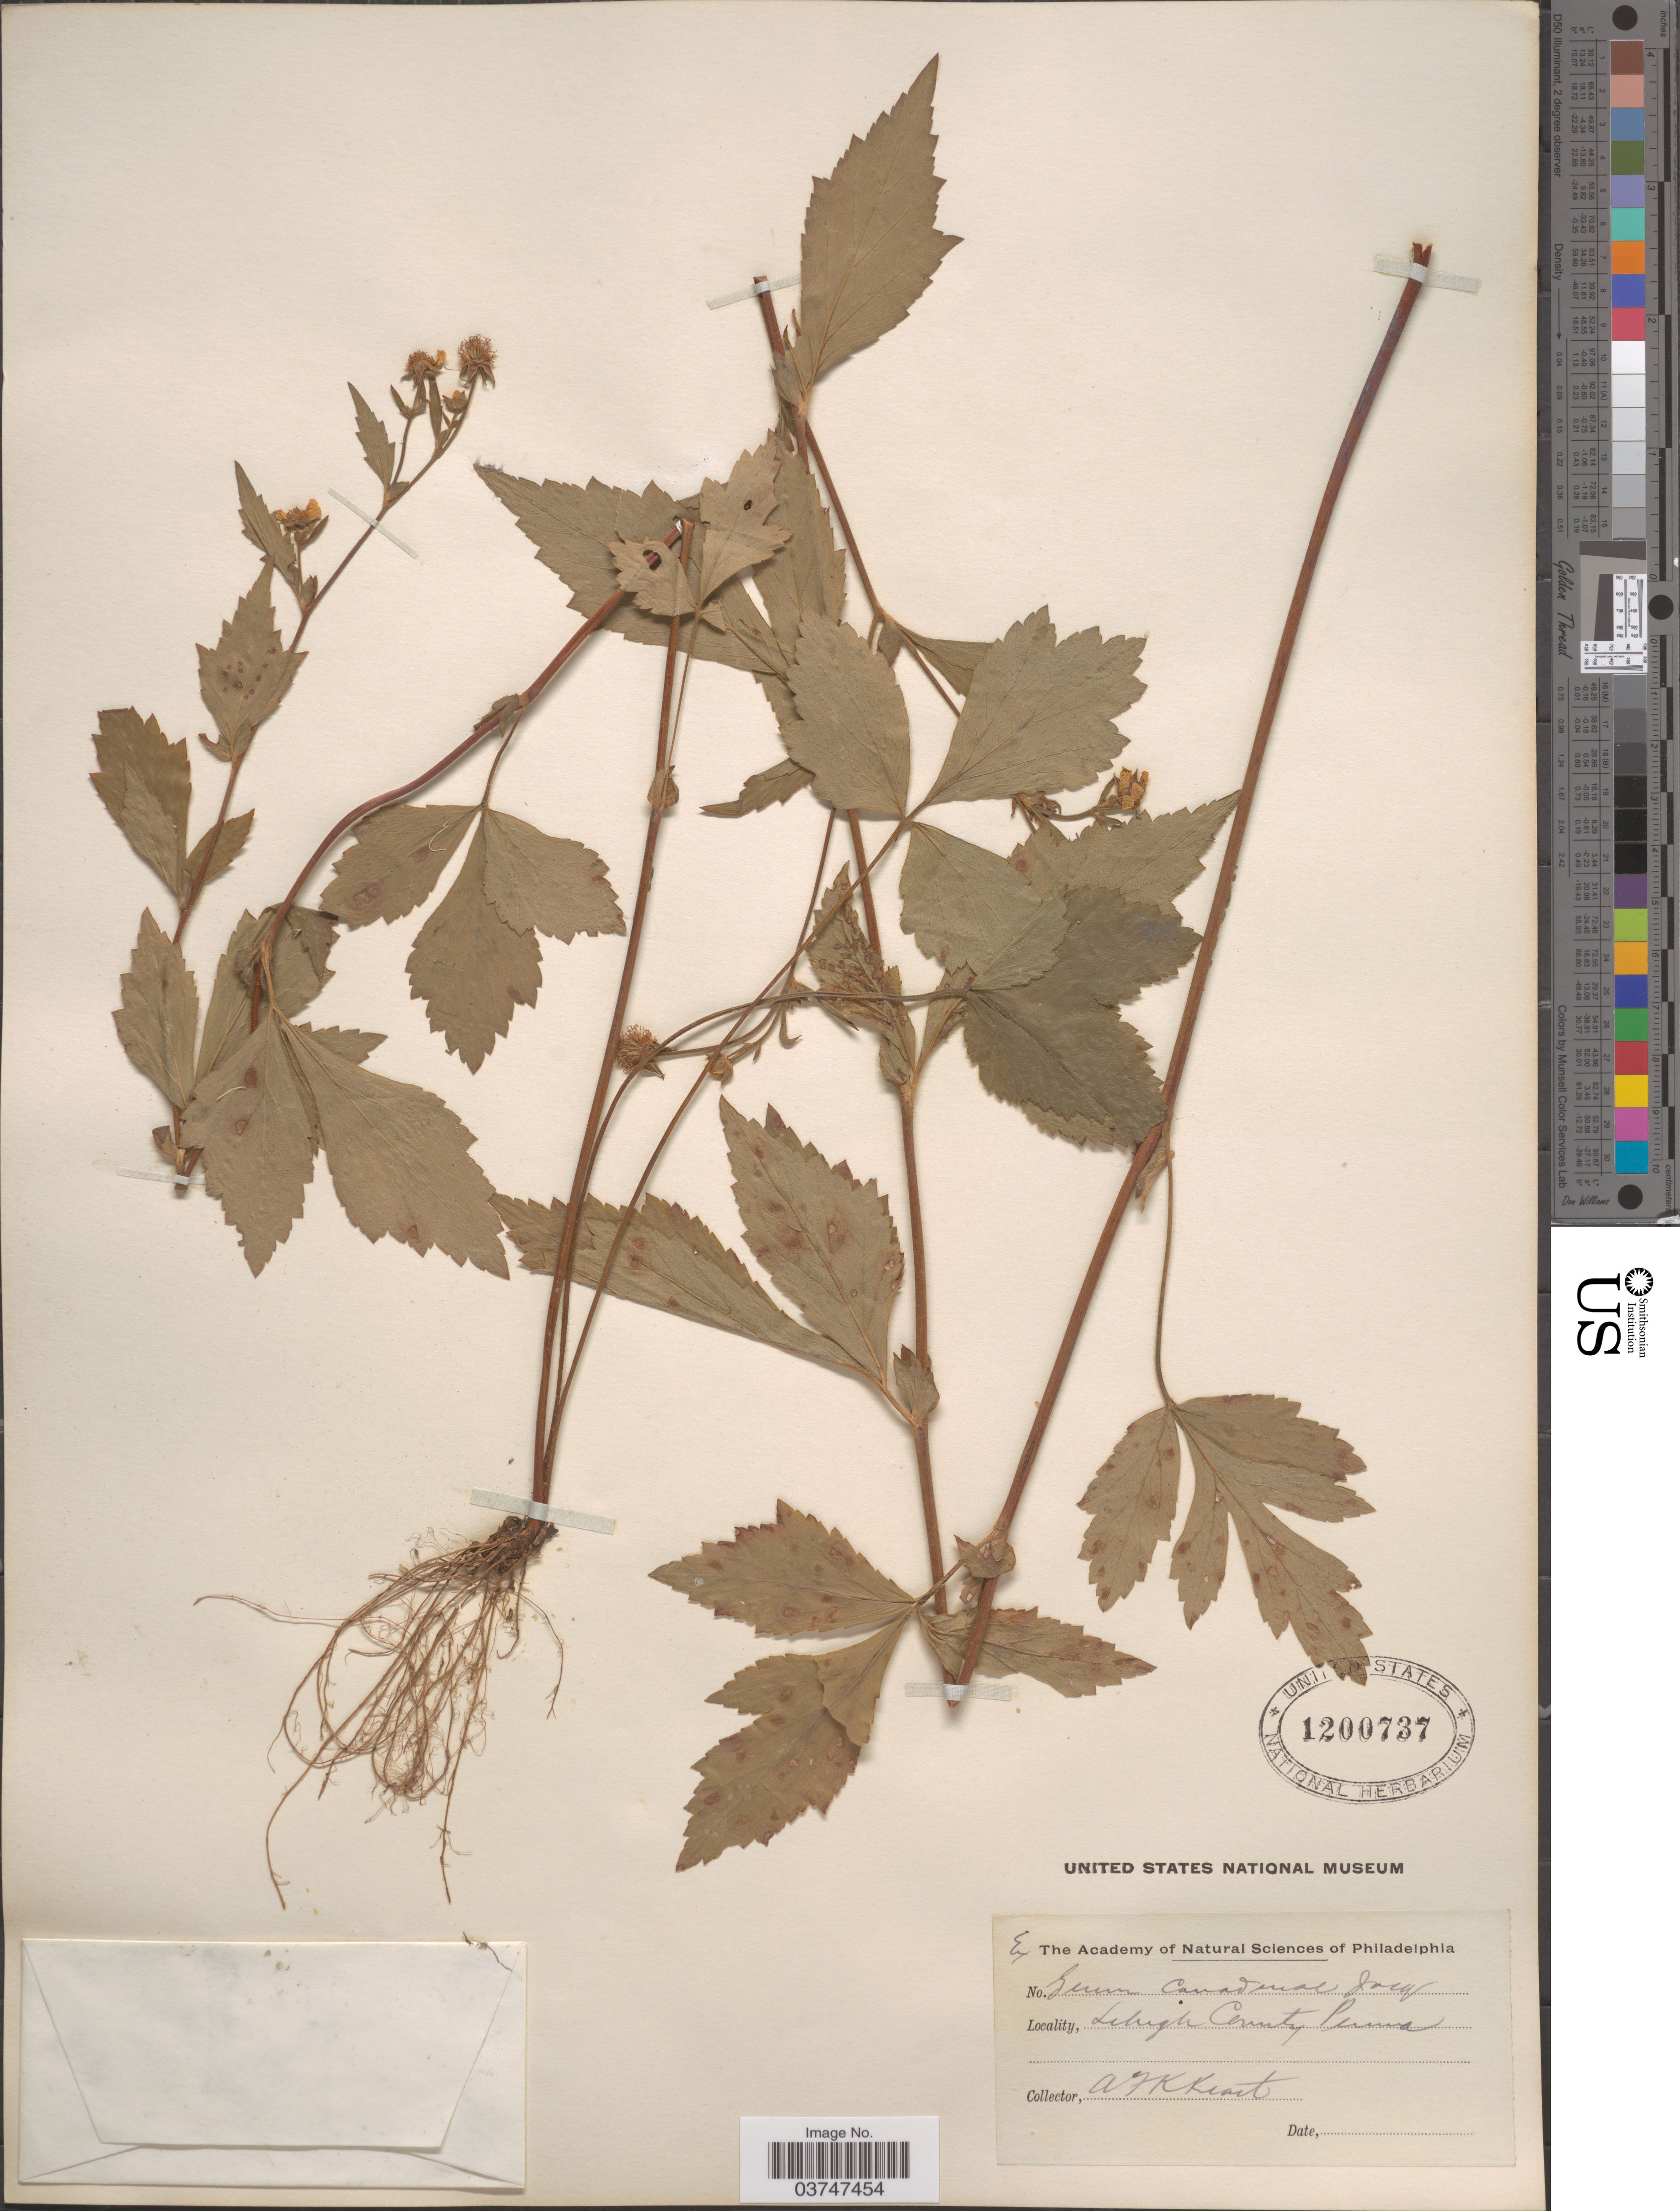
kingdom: Plantae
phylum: Tracheophyta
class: Magnoliopsida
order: Rosales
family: Rosaceae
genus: Geum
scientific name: Geum canadense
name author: Jacq.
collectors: A. Kimt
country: United States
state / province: Pennsylvania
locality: Lehigh County.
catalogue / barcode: US 1200737